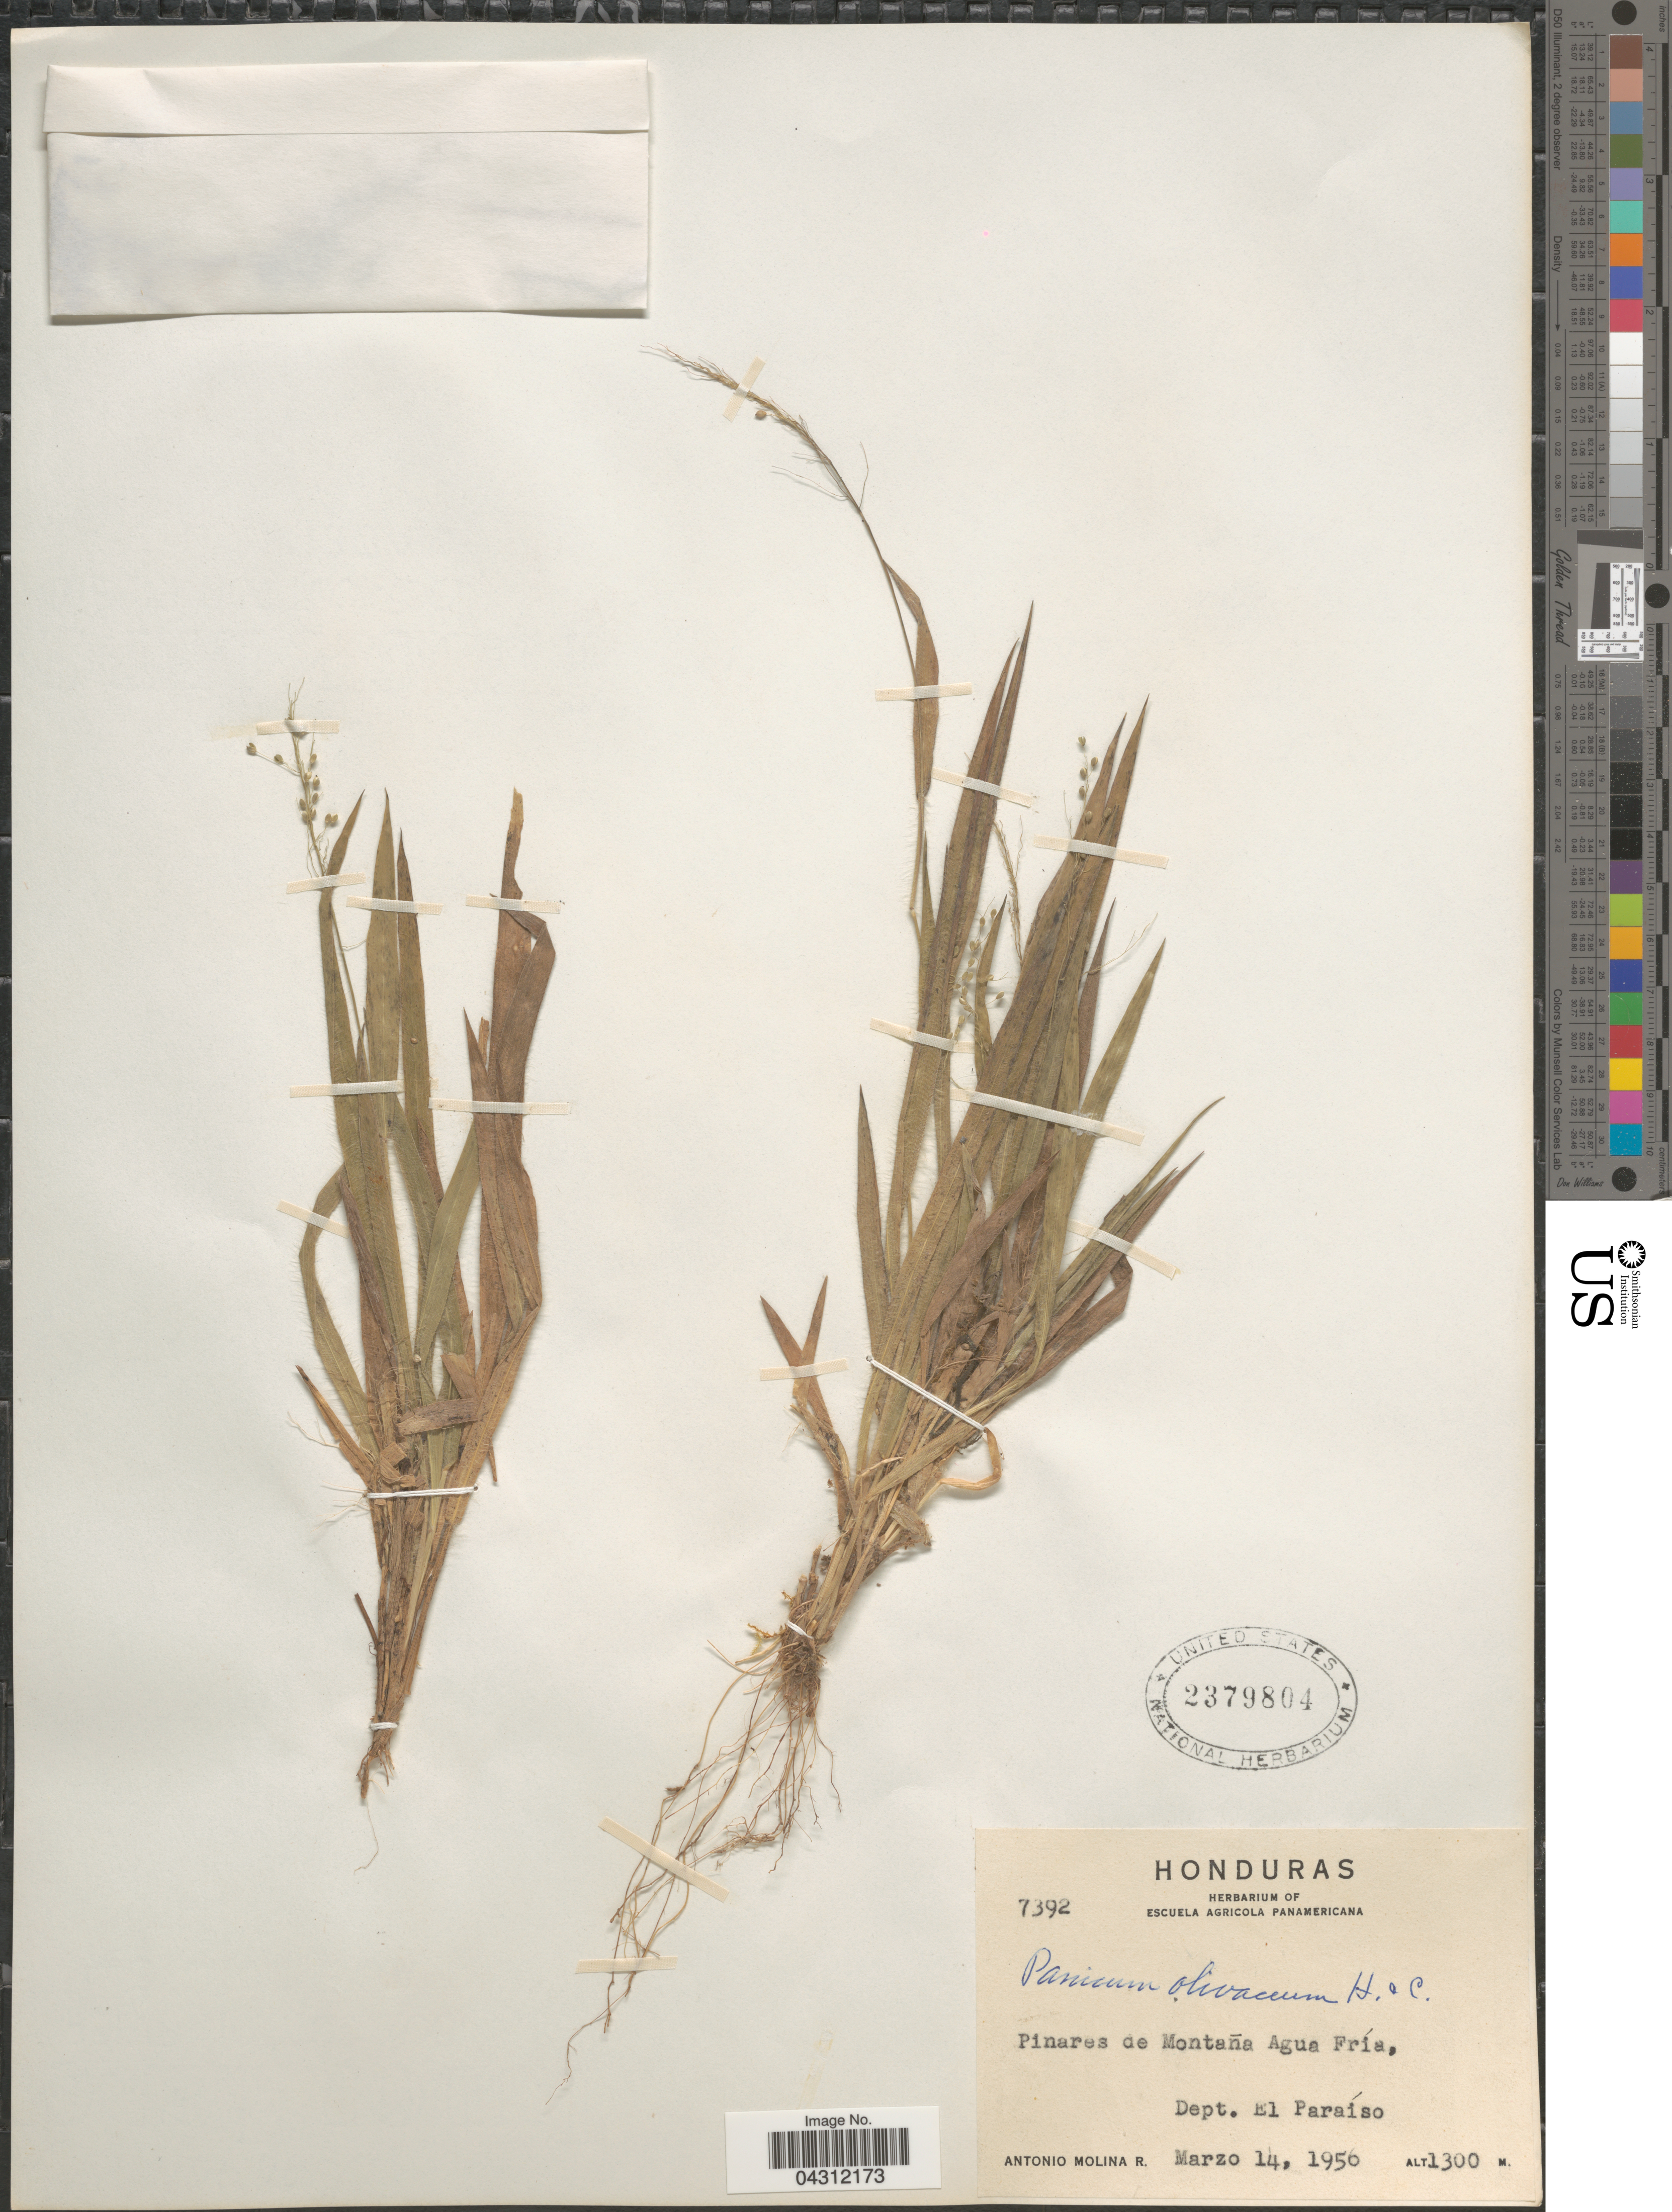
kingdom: Plantae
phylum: Tracheophyta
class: Liliopsida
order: Poales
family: Poaceae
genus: Dichanthelium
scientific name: Dichanthelium acuminatum var. acuminatum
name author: (Sw.) Gould & C.A. Clark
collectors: A. Molina R.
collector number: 7392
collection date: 1956-03-14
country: Honduras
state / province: El Paraiso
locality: Pinares de Montana Agua Fría. Dept. El Paraíso.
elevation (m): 1300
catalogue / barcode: US 2379804